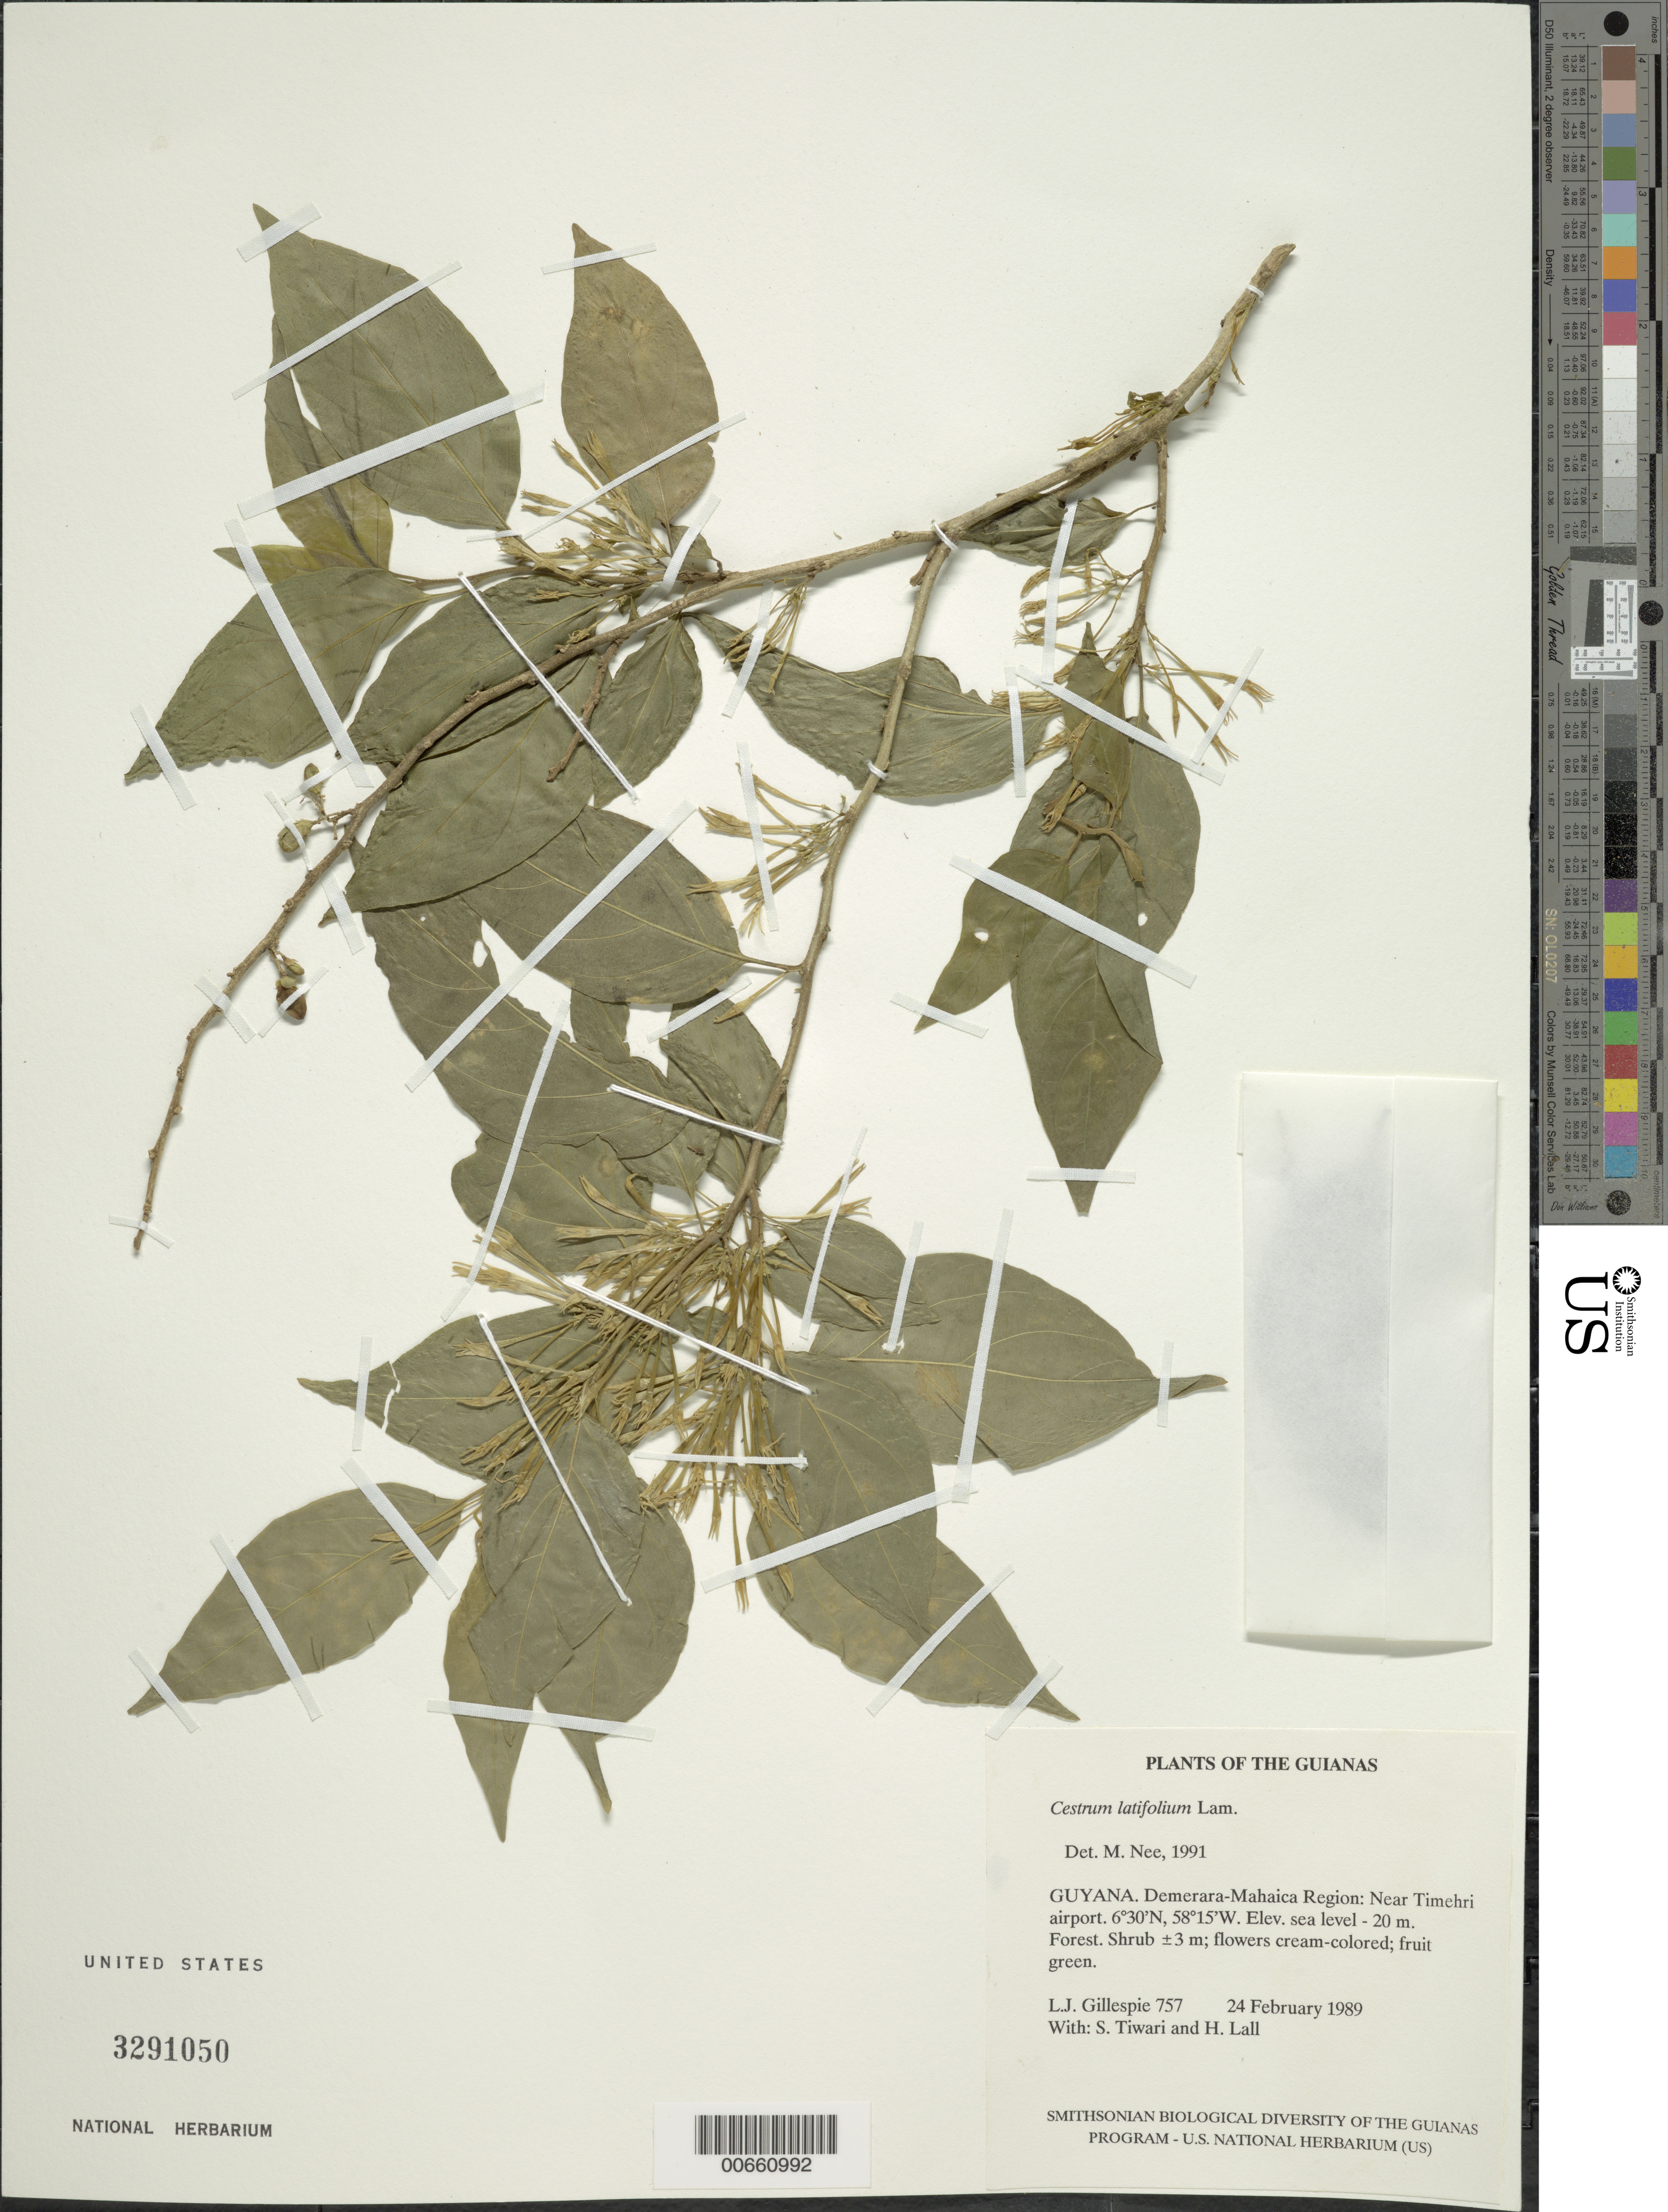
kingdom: Plantae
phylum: Tracheophyta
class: Magnoliopsida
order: Solanales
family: Solanaceae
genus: Cestrum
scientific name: Cestrum latifolium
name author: Lam.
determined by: Nee, Michael H.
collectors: L. J. Gillespie, S. Tiwari & H. Lall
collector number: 757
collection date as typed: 24 February 1989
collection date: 1989-02-24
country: Guyana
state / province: Demerara-Mahaica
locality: Near Timehri airport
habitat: Forest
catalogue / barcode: US 3291050